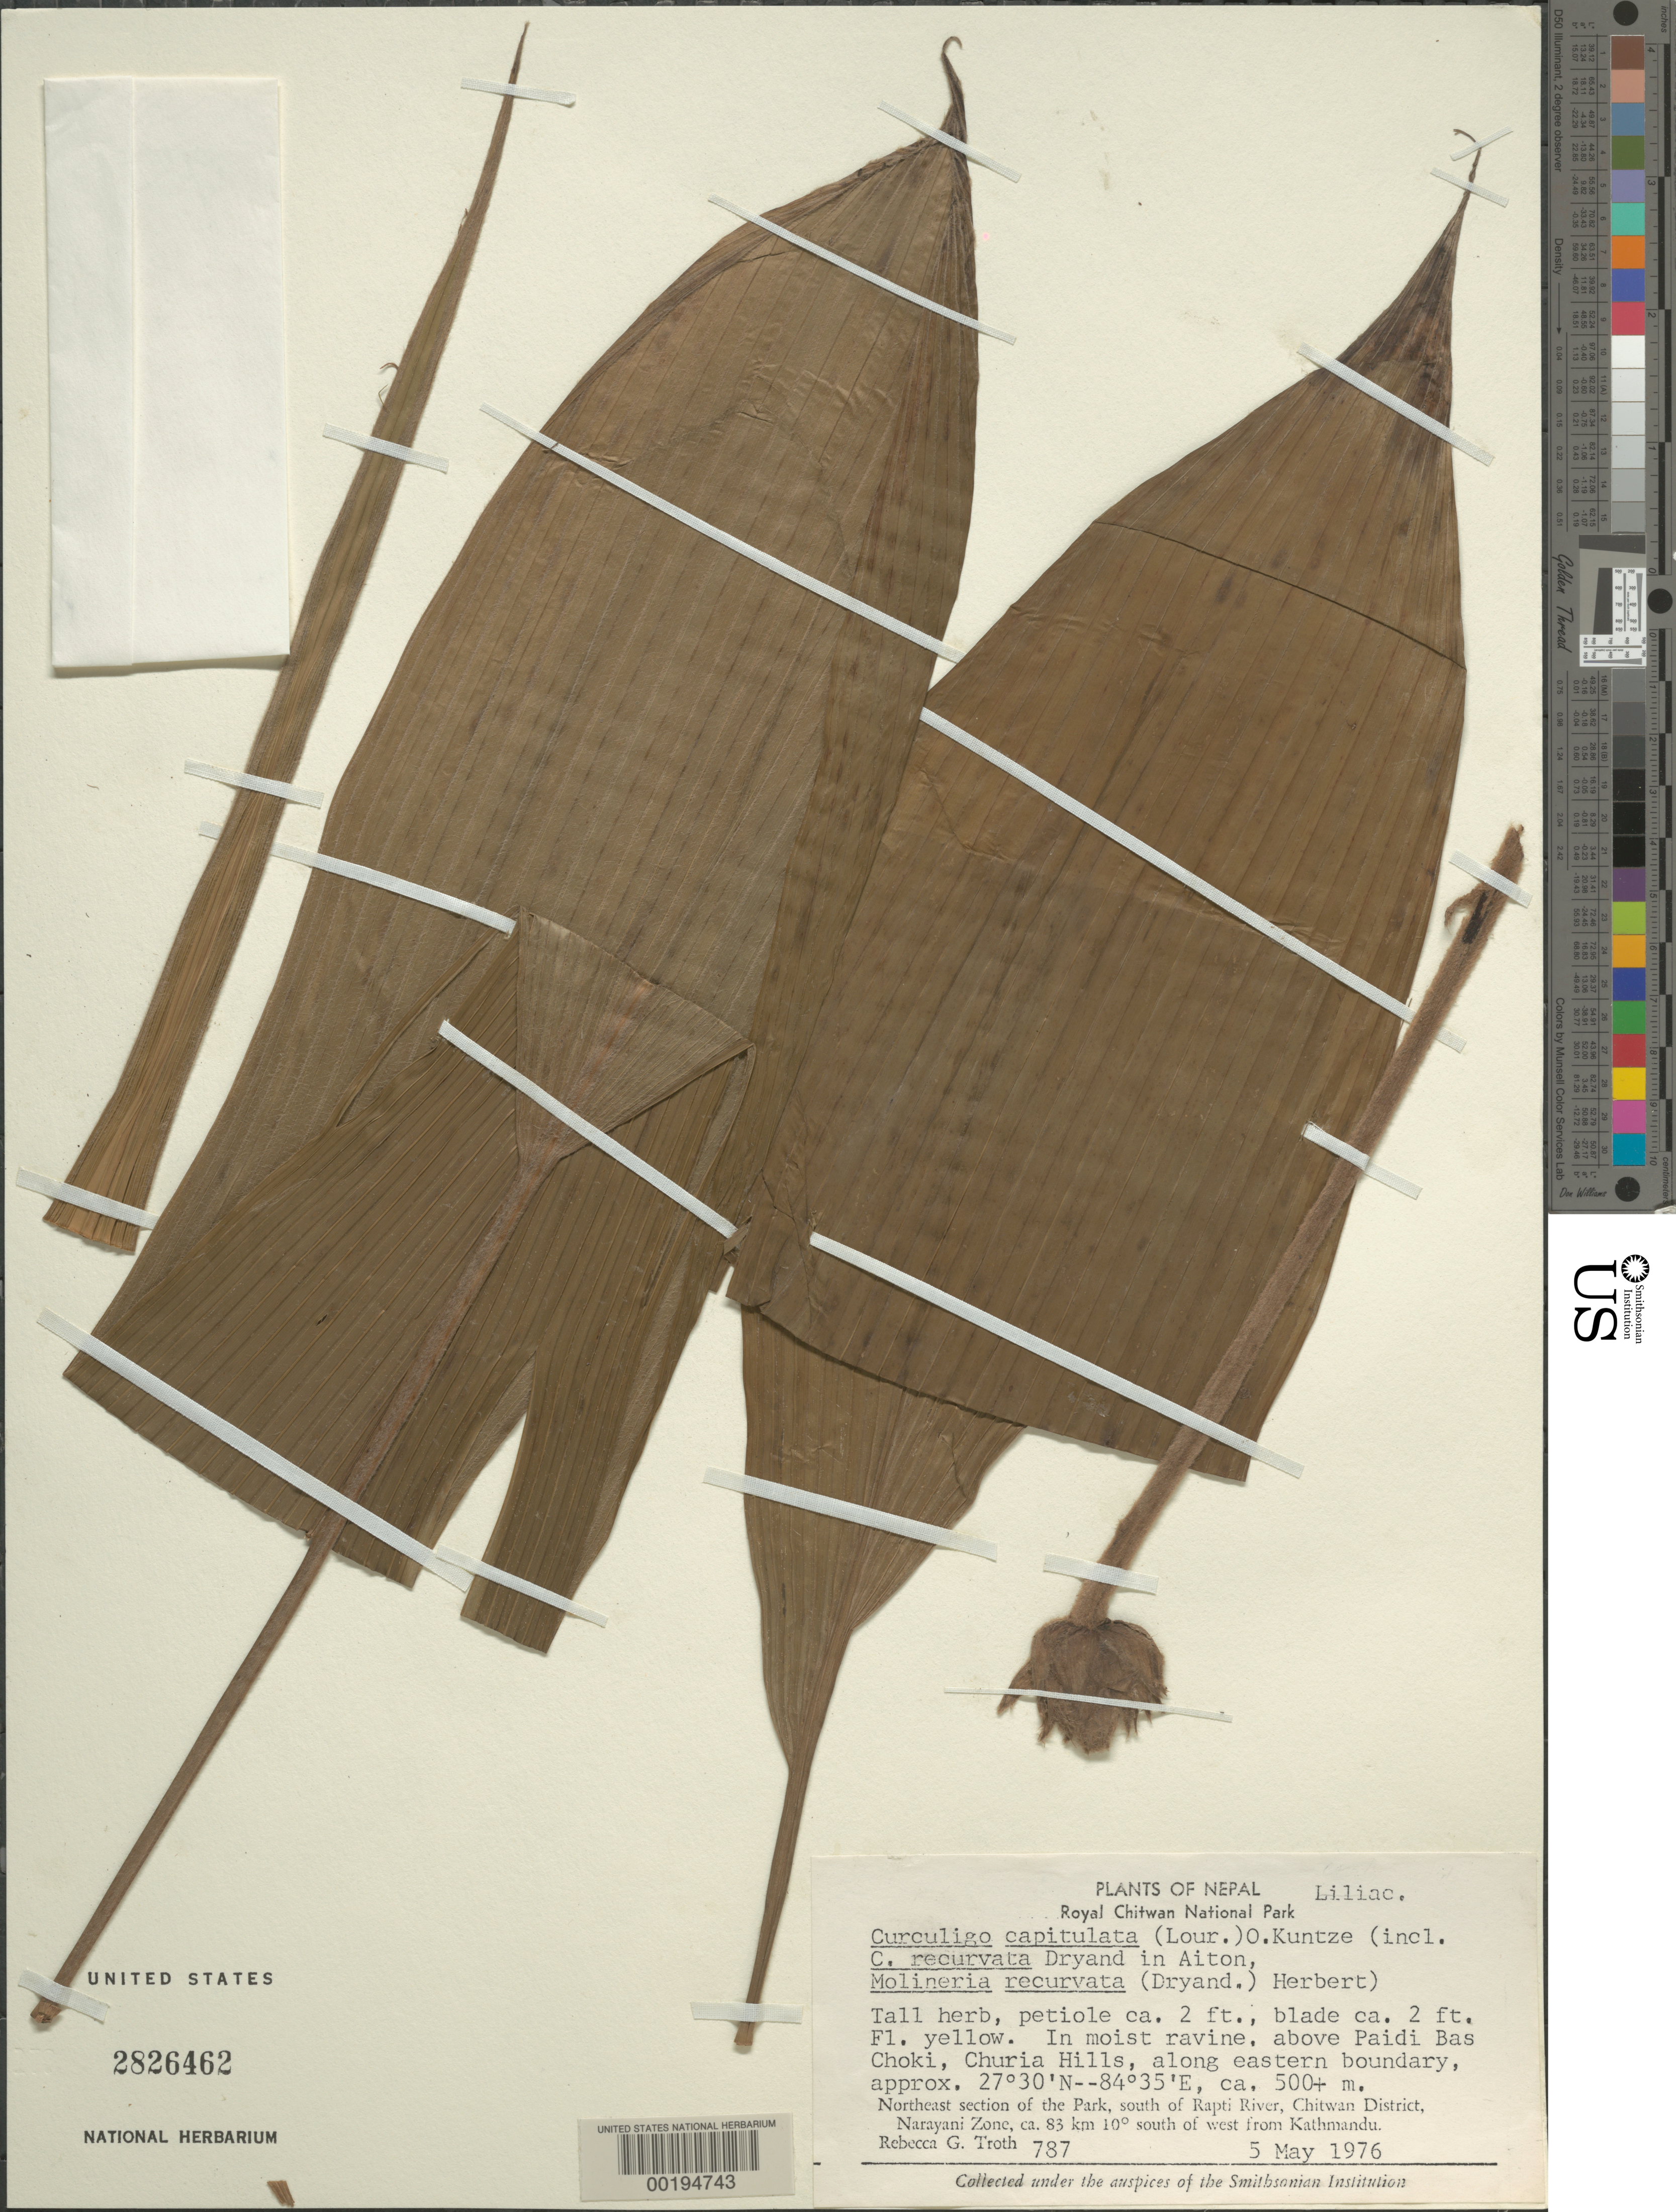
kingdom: Plantae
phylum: Tracheophyta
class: Liliopsida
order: Asparagales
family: Hypoxidaceae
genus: Curculigo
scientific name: Curculigo capitulata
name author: (Lour.) Kuntze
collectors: R. Troth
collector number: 787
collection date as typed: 05 May 1976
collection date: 1976-05-05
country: Nepal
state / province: Narayani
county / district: Chitwan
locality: Above paidi bas choke, churia hills, along eastern boundary; ne section of park, s of rapti river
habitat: In moist ravine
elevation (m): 500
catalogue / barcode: US 2826462